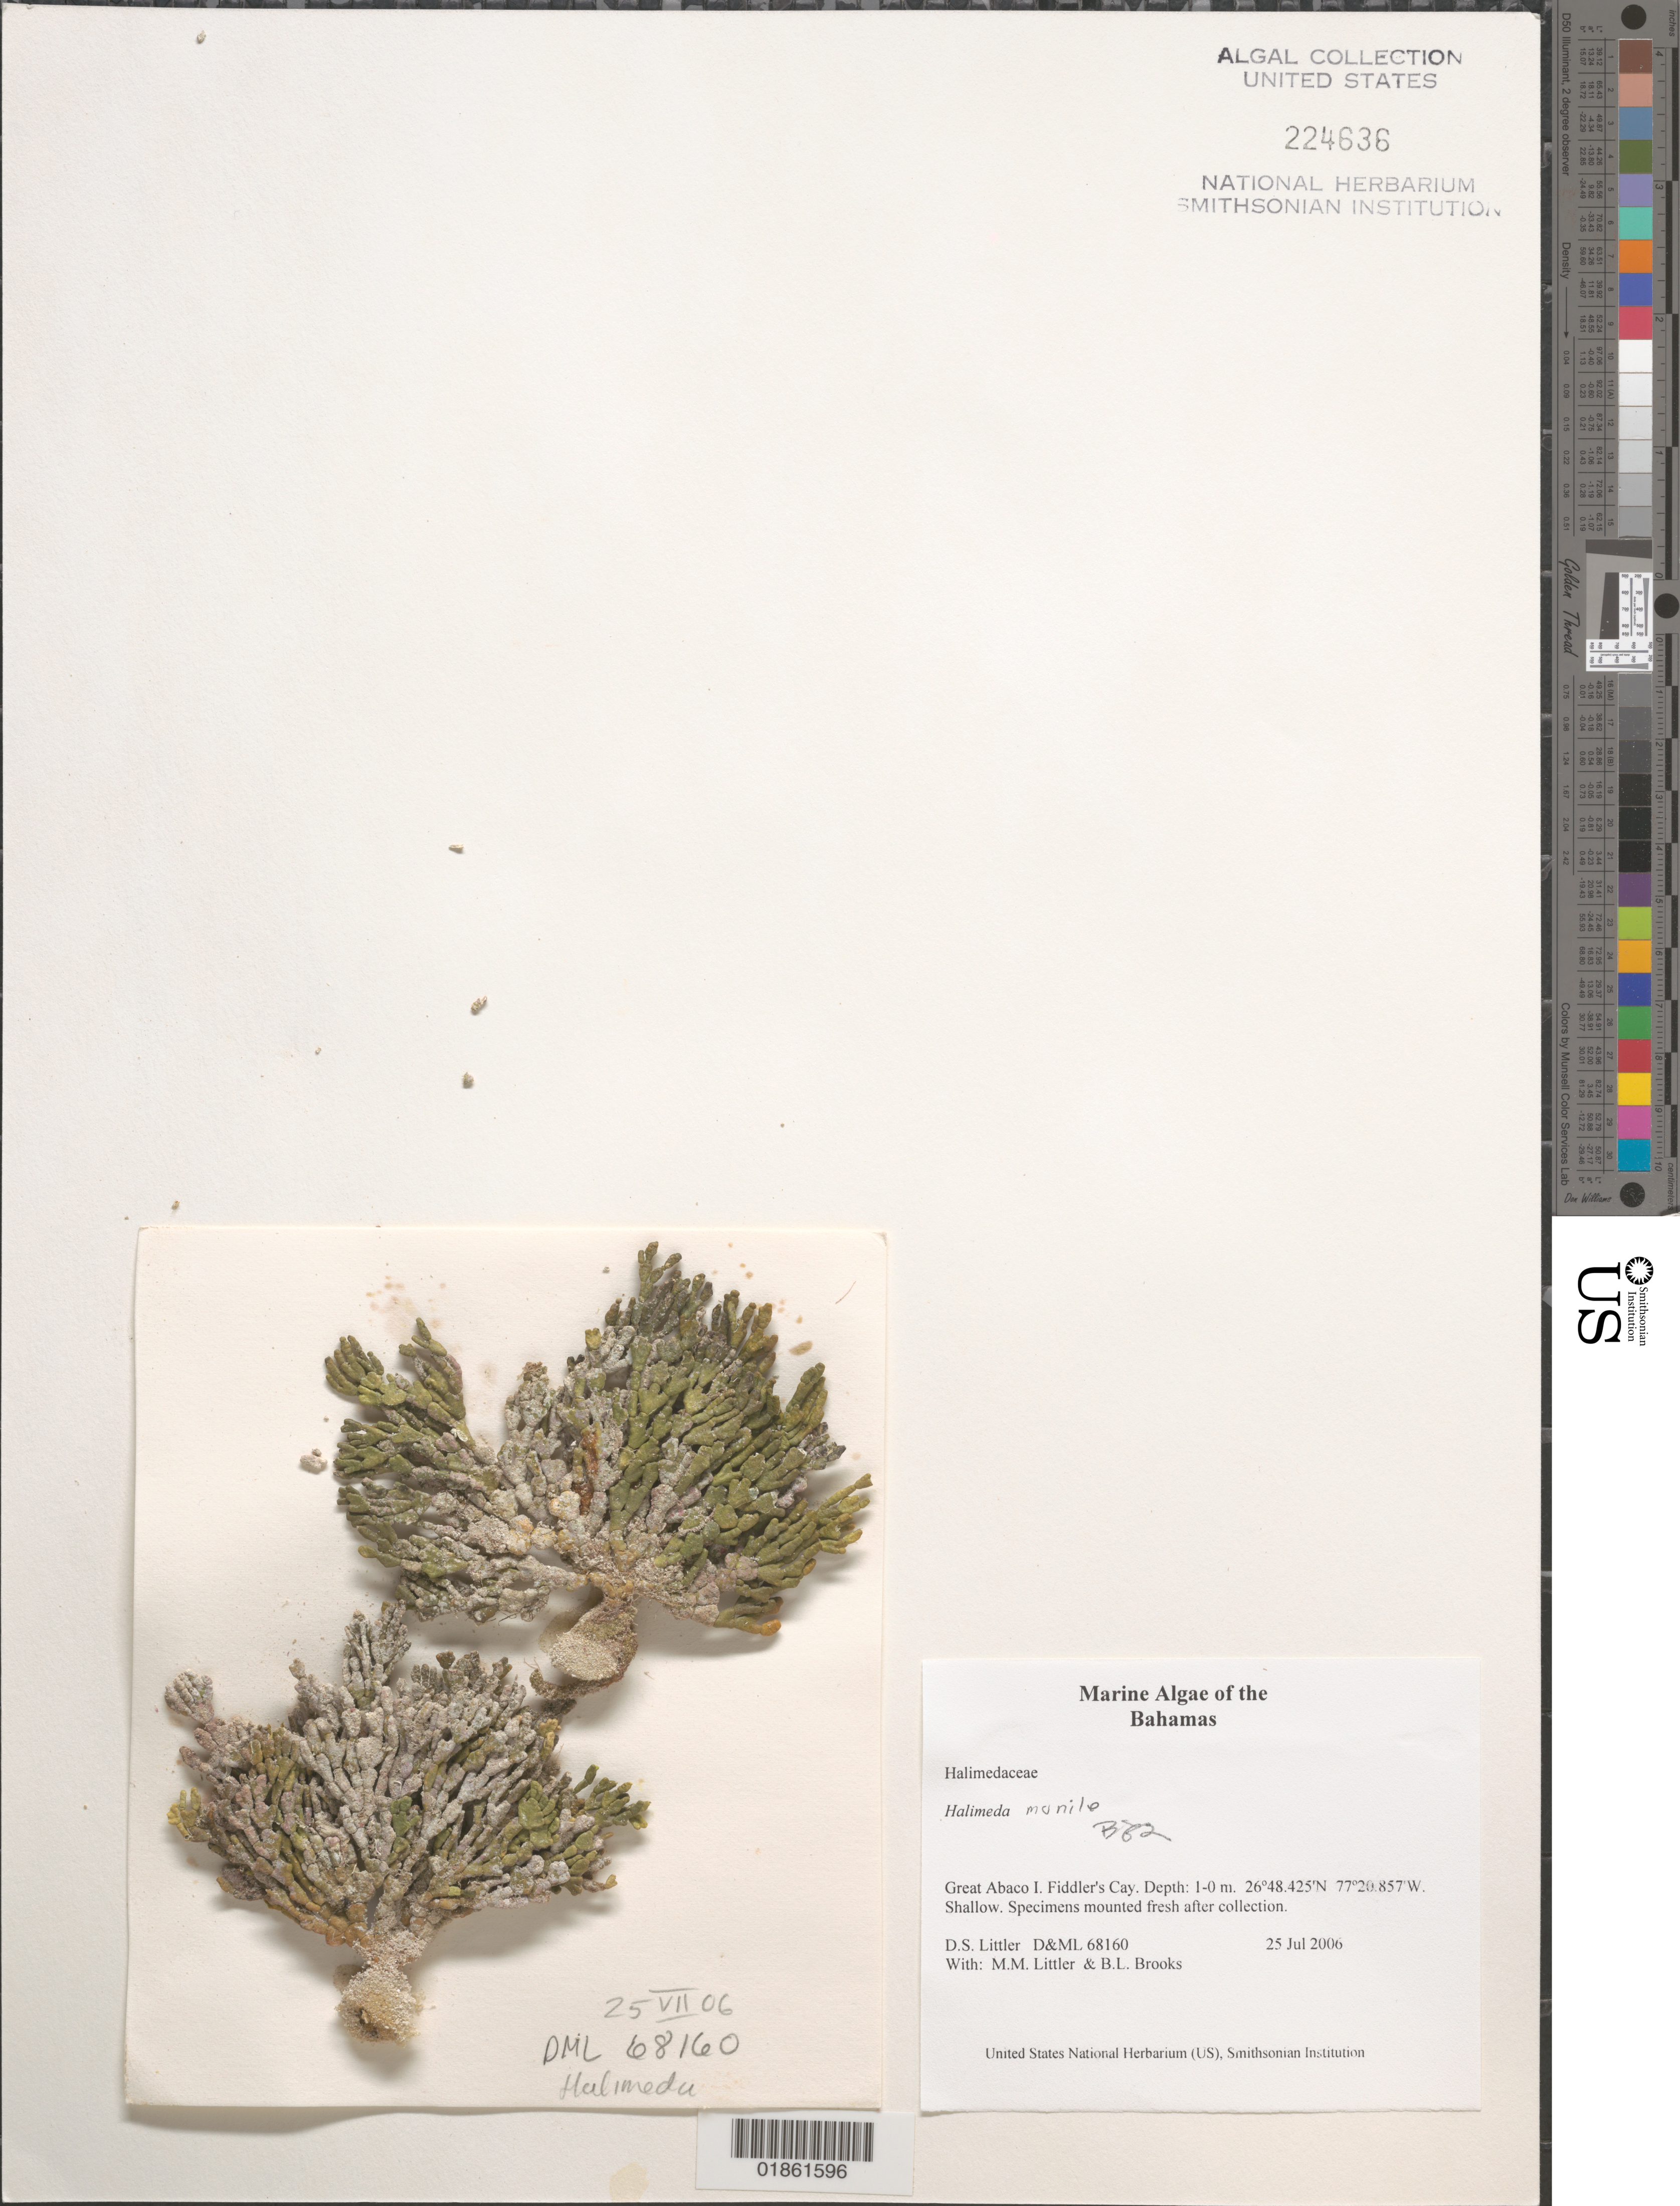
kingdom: Plantae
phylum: Chlorophyta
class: Ulvophyceae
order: Bryopsidales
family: Halimedaceae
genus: Halimeda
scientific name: Halimeda sp.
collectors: D. S. Littler, M. M. Littler & B. Lapointe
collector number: D&ML 68160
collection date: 2006-07-25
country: Bahamas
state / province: Hope Town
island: Fiddler Cay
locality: Abacos. Fiddler Cay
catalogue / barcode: US 224636